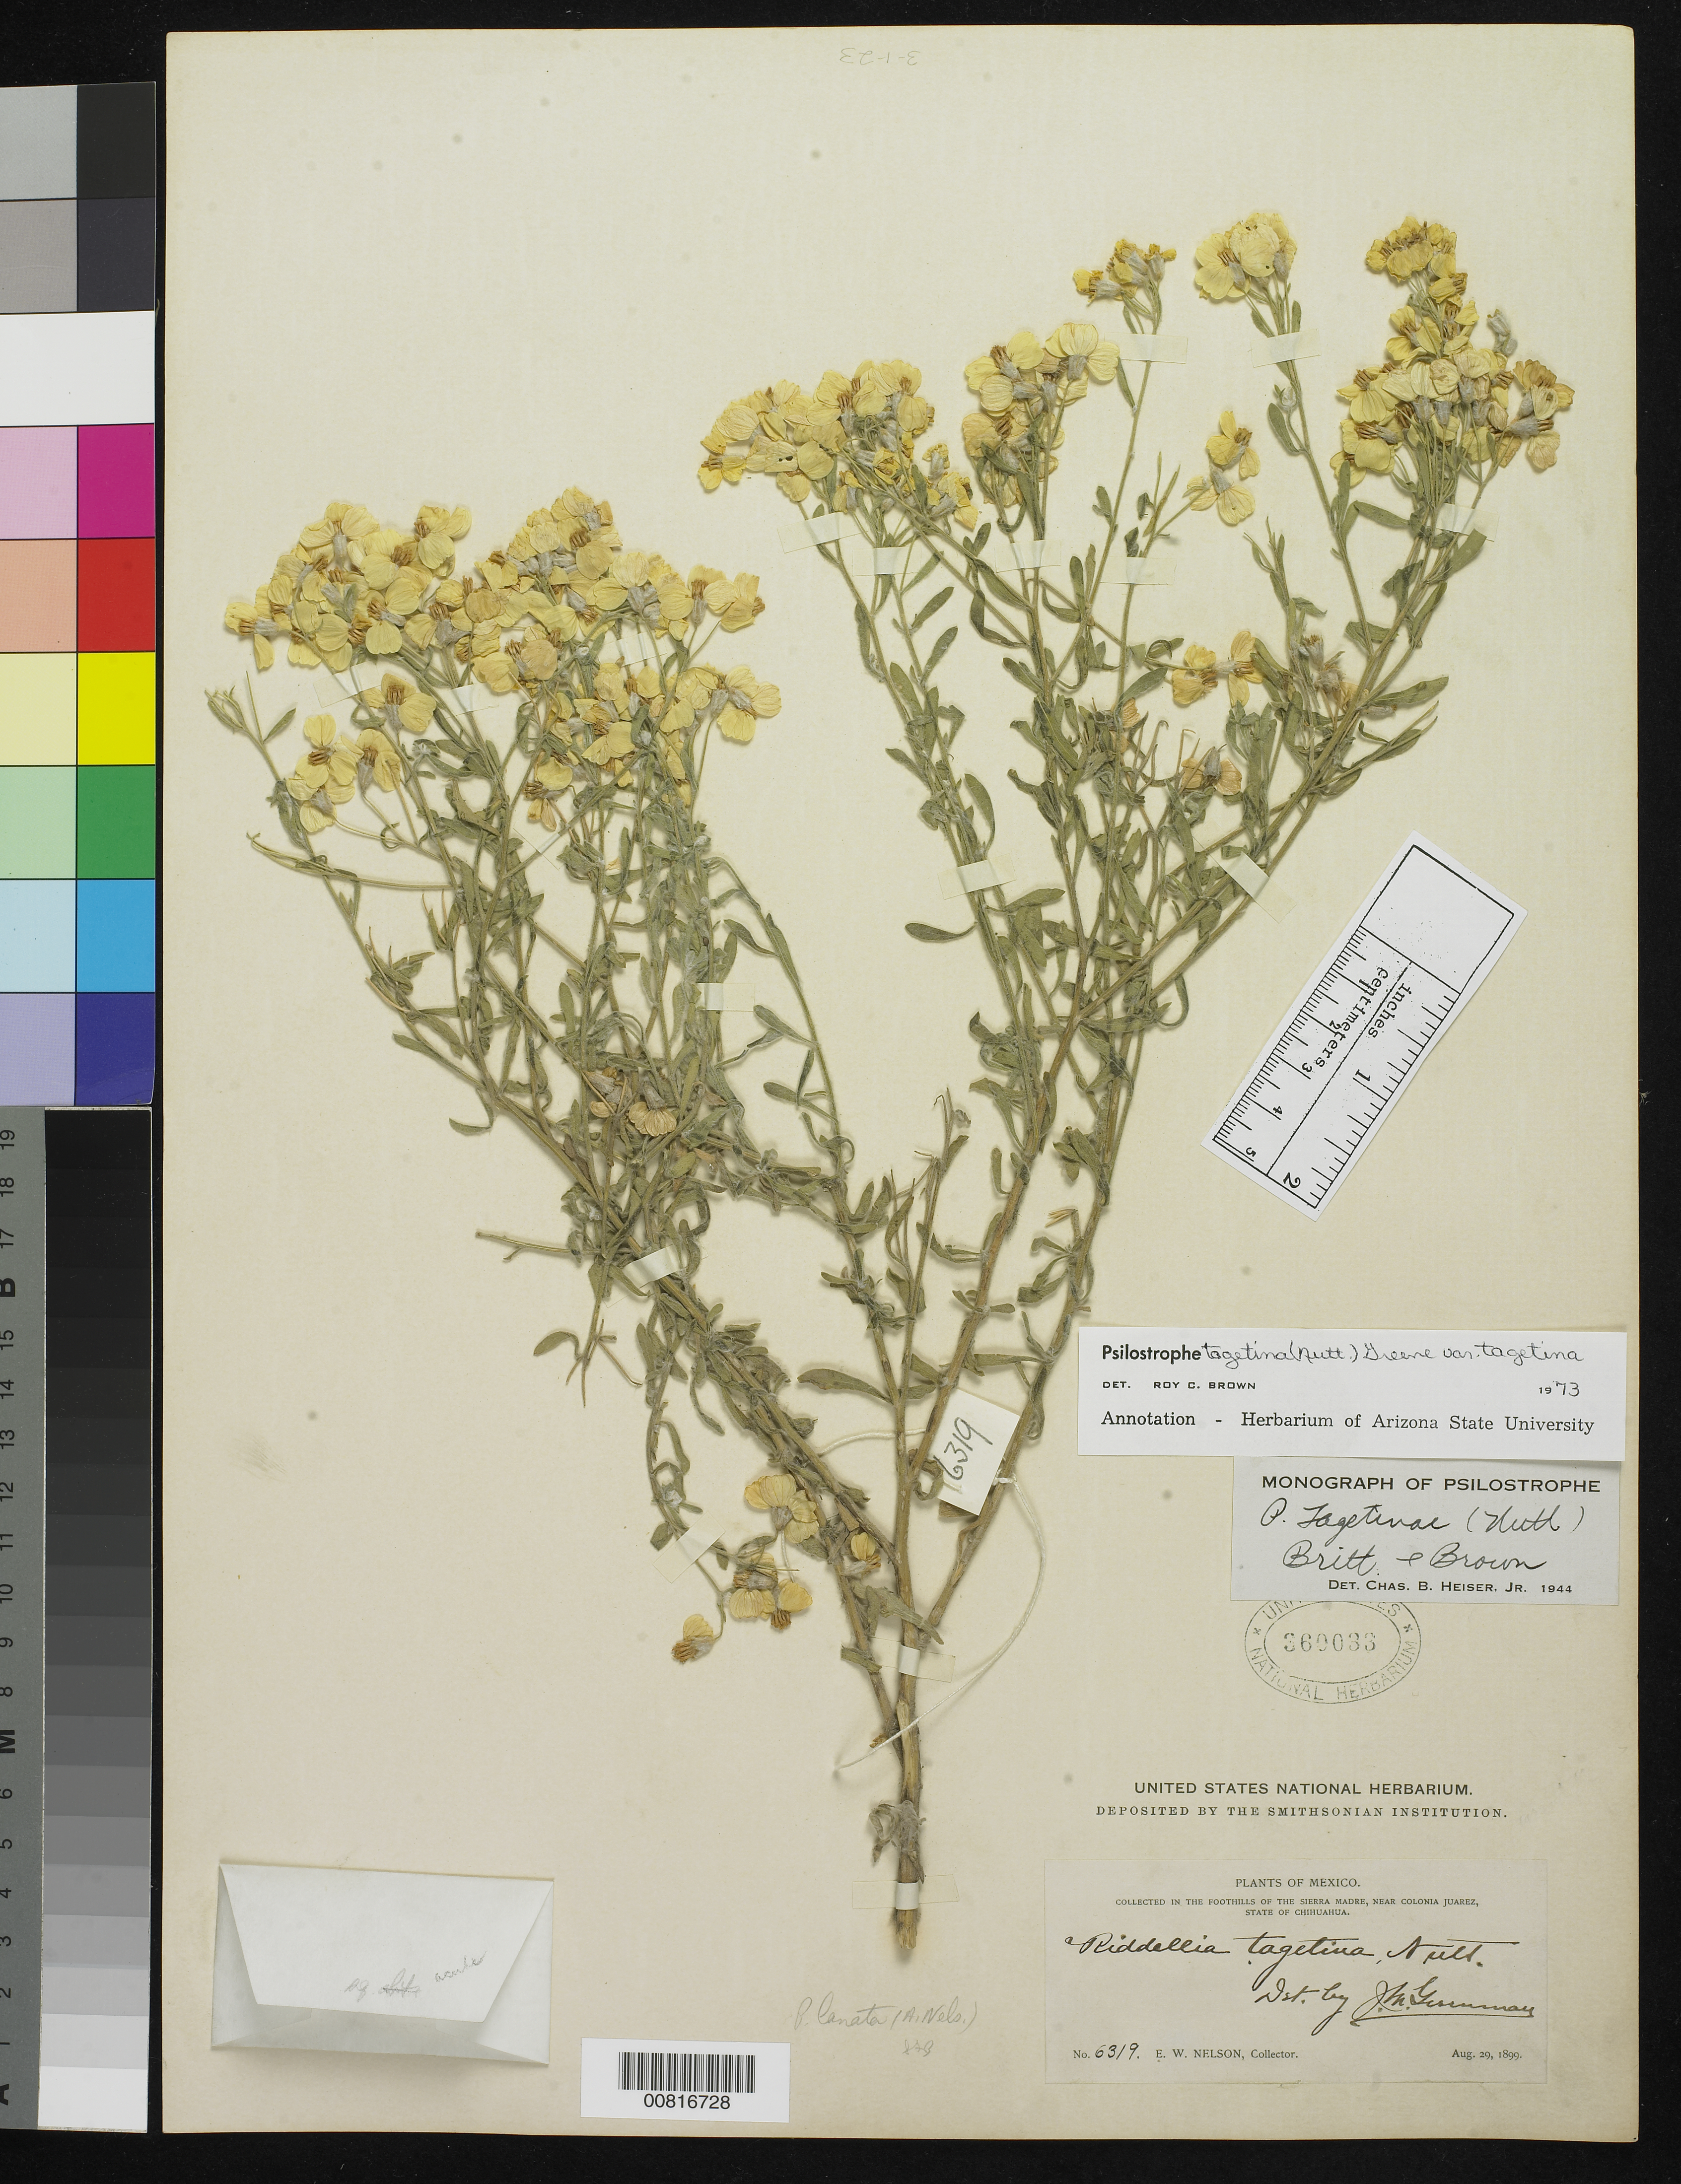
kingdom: Plantae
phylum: Tracheophyta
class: Magnoliopsida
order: Asterales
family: Asteraceae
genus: Psilostrophe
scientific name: Psilostrophe tagetina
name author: (Nutt.) Greene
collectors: E. W. Nelson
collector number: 6319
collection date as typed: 29 Aug 1899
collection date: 1899-08-29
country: Mexico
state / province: Chihuahua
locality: Foothills of the Sierra Madre, near Colonia Juárez, Chihuahua.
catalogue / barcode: US 360033